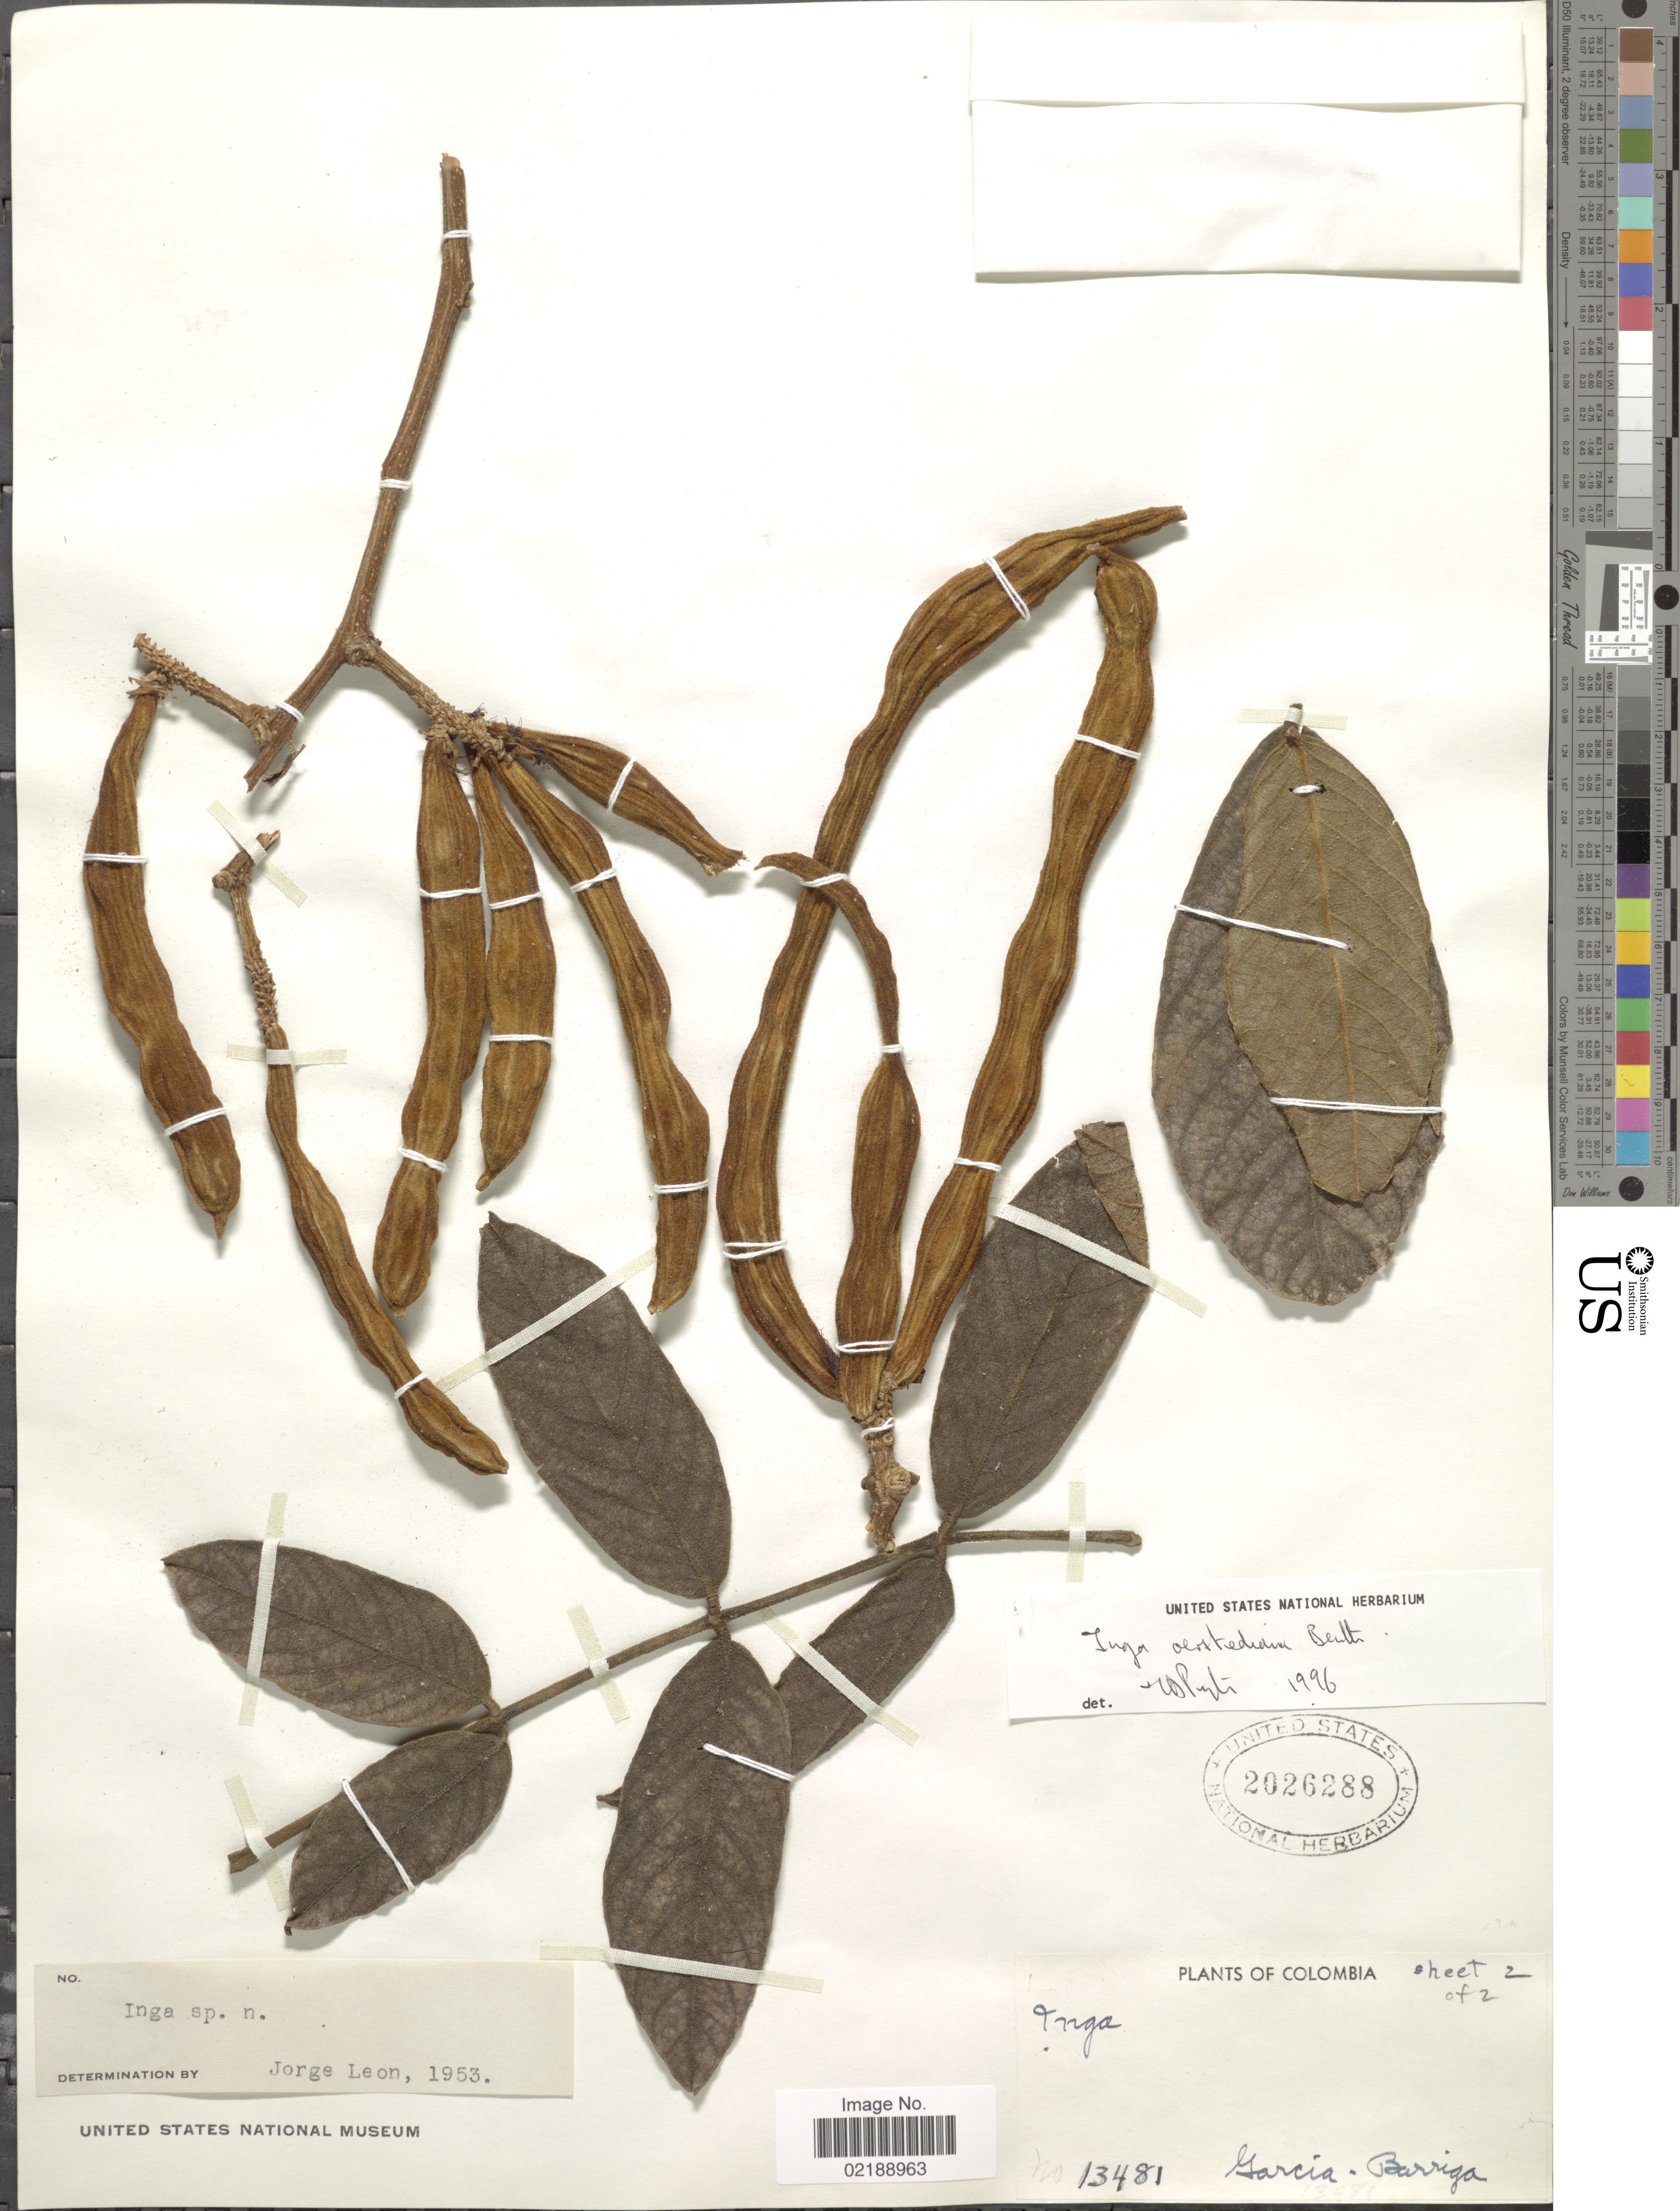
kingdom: Plantae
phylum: Tracheophyta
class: Magnoliopsida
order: Fabales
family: Fabaceae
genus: Inga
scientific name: Inga oerstediana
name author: Benth.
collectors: H. García Barriga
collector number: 13481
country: Colombia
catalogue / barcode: US 2026288